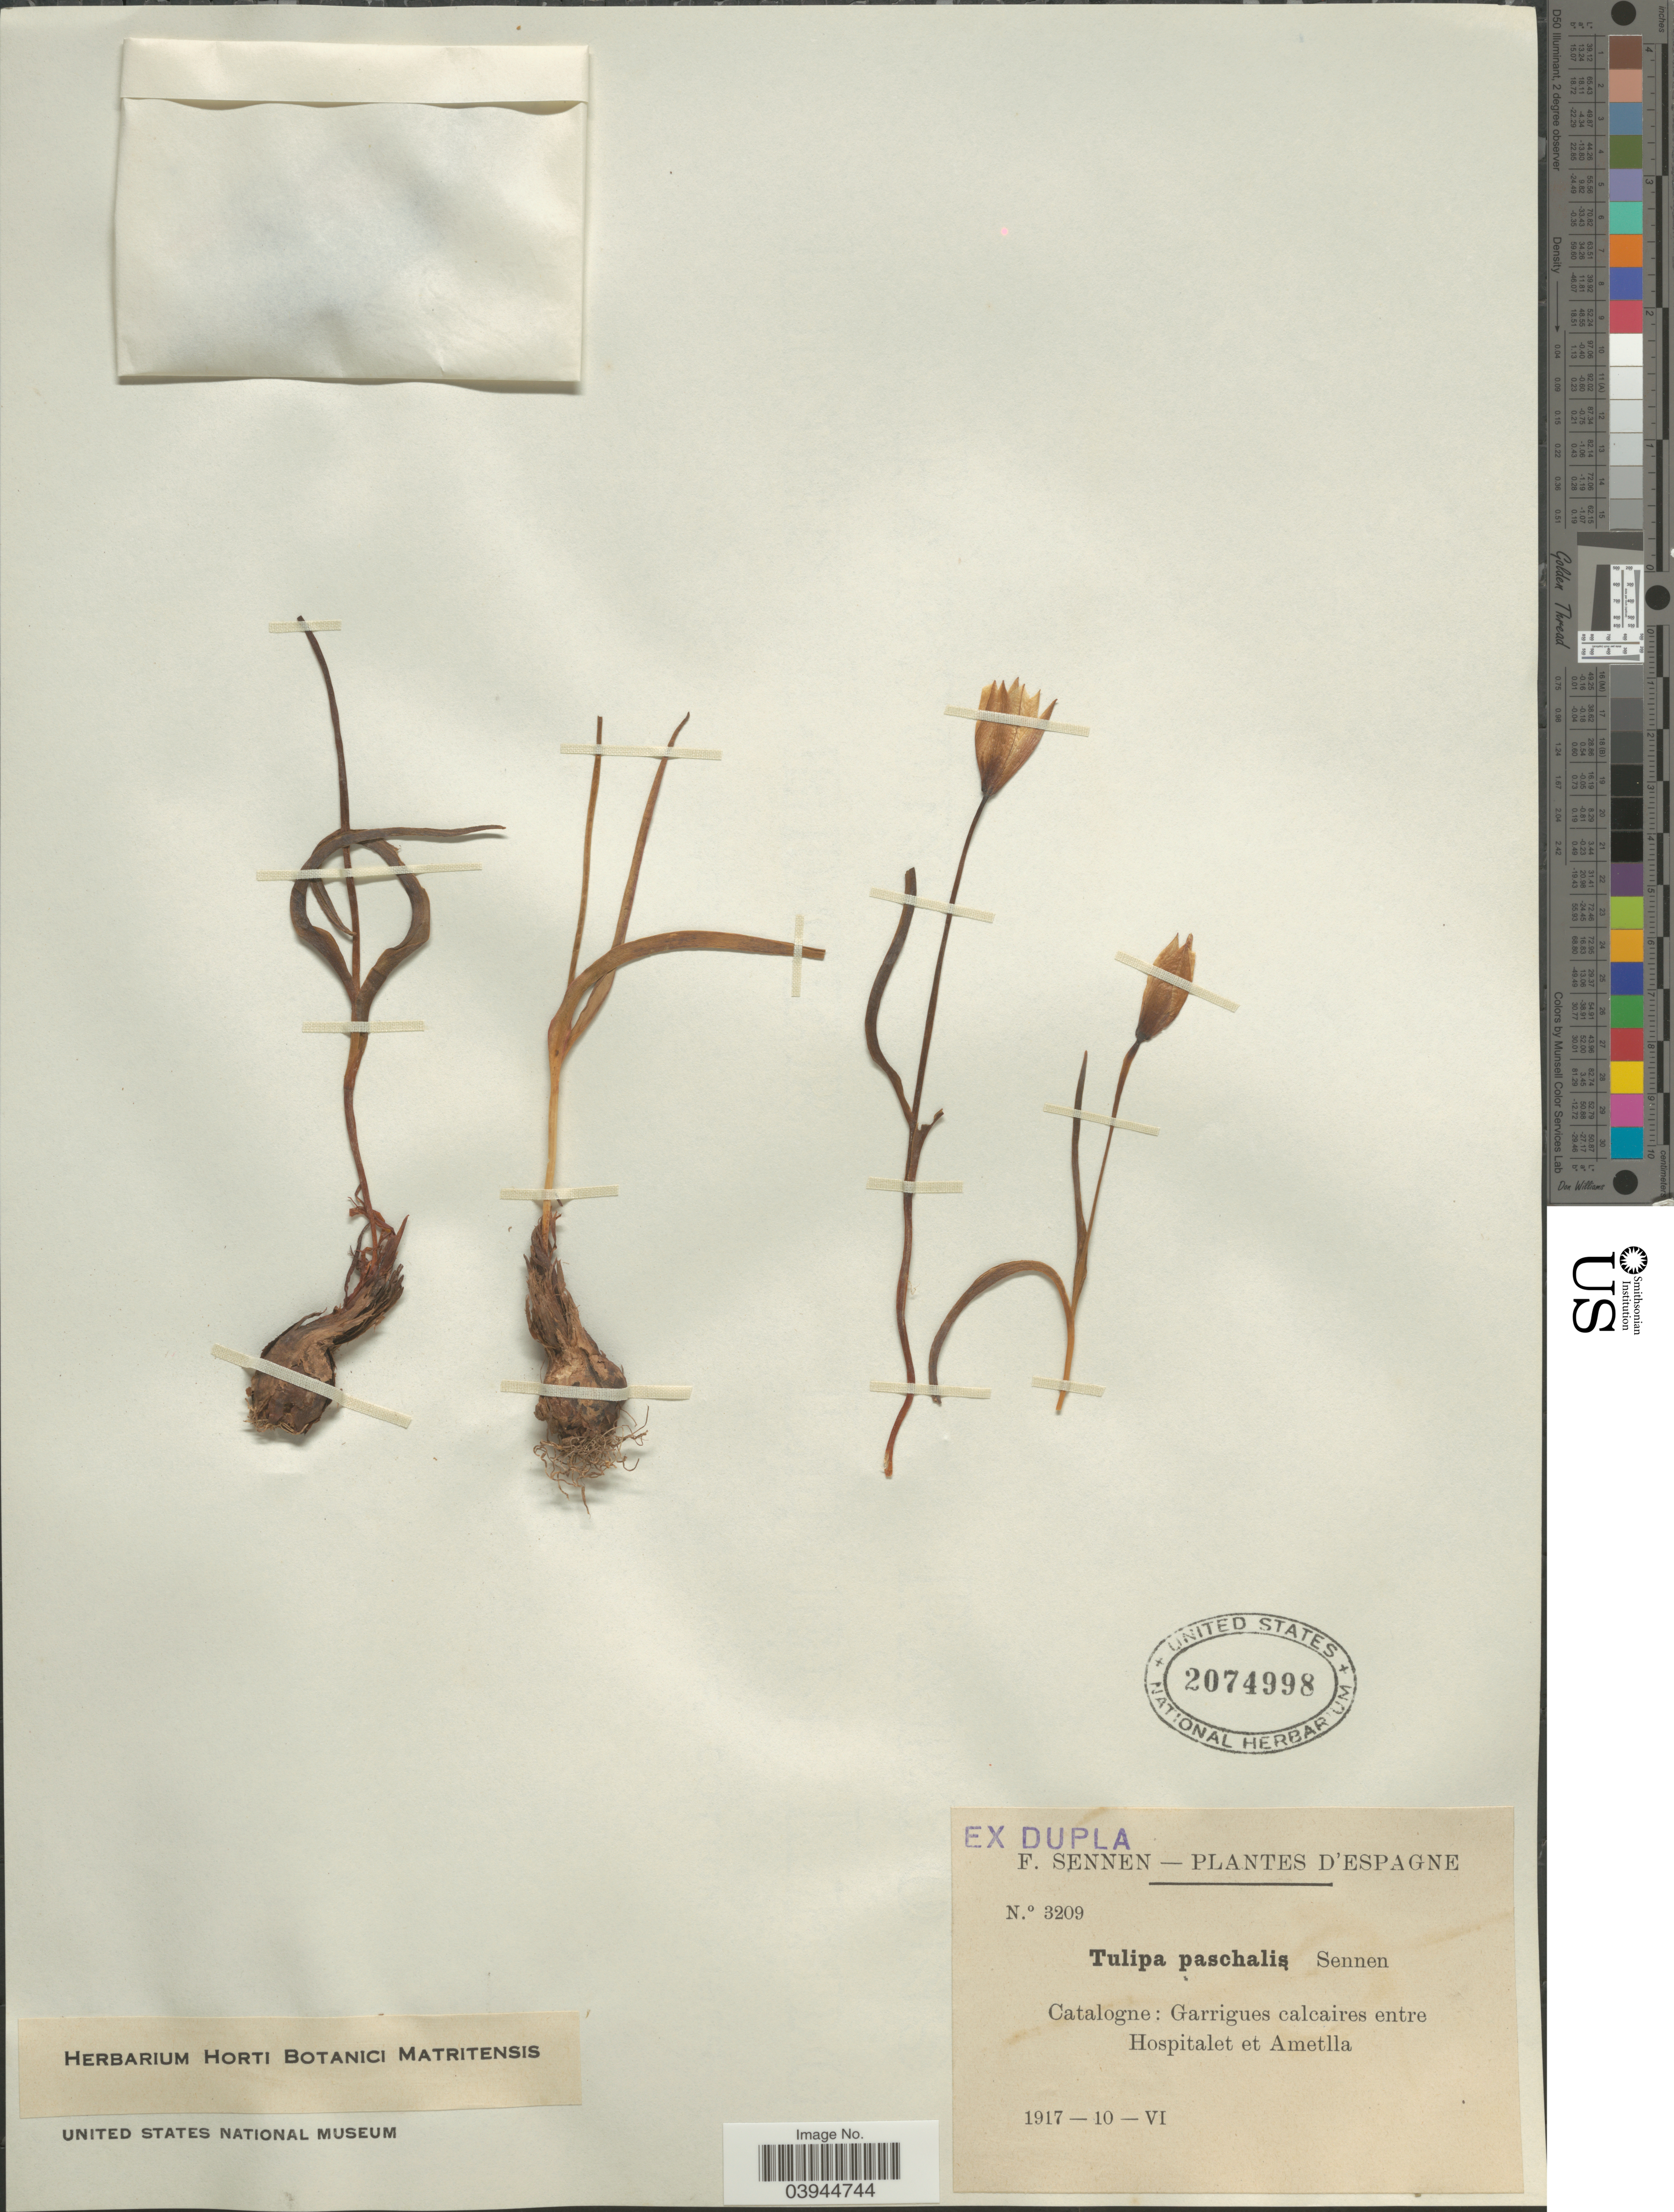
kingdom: Plantae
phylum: Tracheophyta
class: Liliopsida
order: Liliales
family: Liliaceae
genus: Tulipa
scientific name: Tulipa paschalis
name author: Sennen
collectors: E. Sennen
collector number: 3209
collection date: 1917-06-10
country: Spain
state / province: Catalunya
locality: Catalogne: Garrigues calcaires entre Hospitalet et Ametlla.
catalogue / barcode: US 2074998